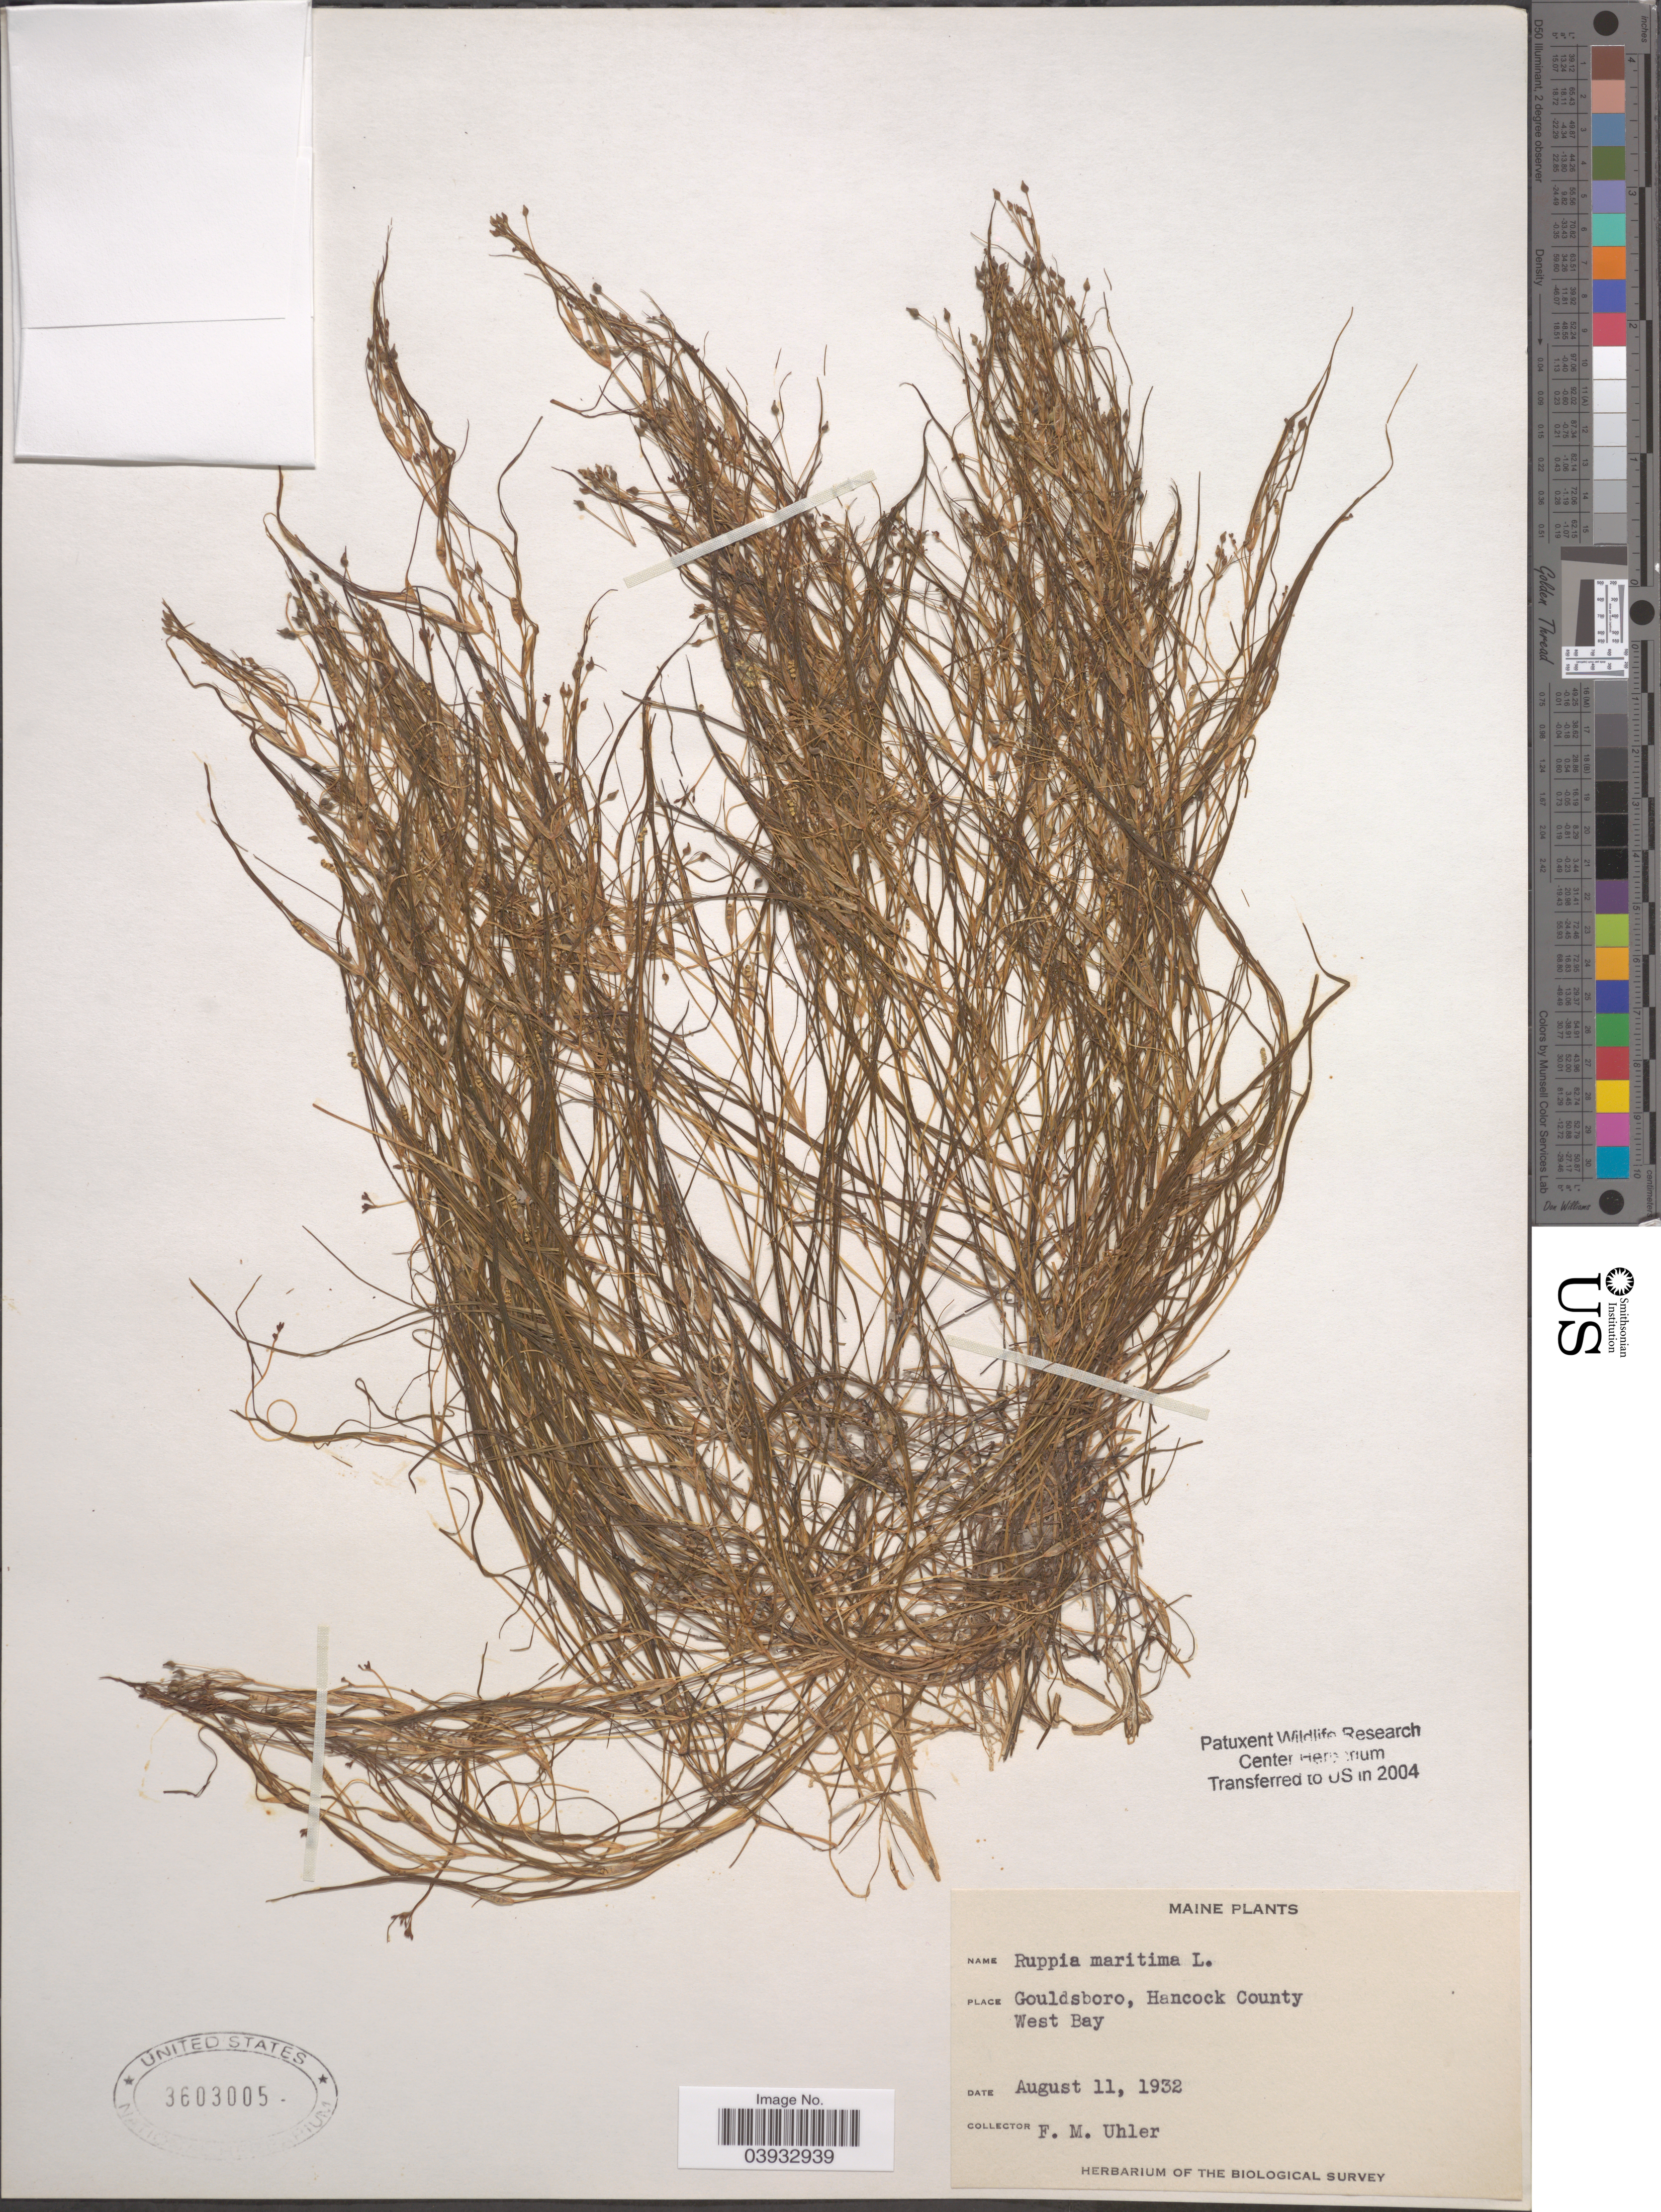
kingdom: Plantae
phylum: Tracheophyta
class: Liliopsida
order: Alismatales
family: Ruppiaceae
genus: Ruppia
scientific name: Ruppia maritima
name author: L.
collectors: F. M. Uhler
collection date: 1932-08-11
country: United States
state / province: Maine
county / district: Hancock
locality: Gouldsboro, Hancock County. West Bay.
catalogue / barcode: US 3603005